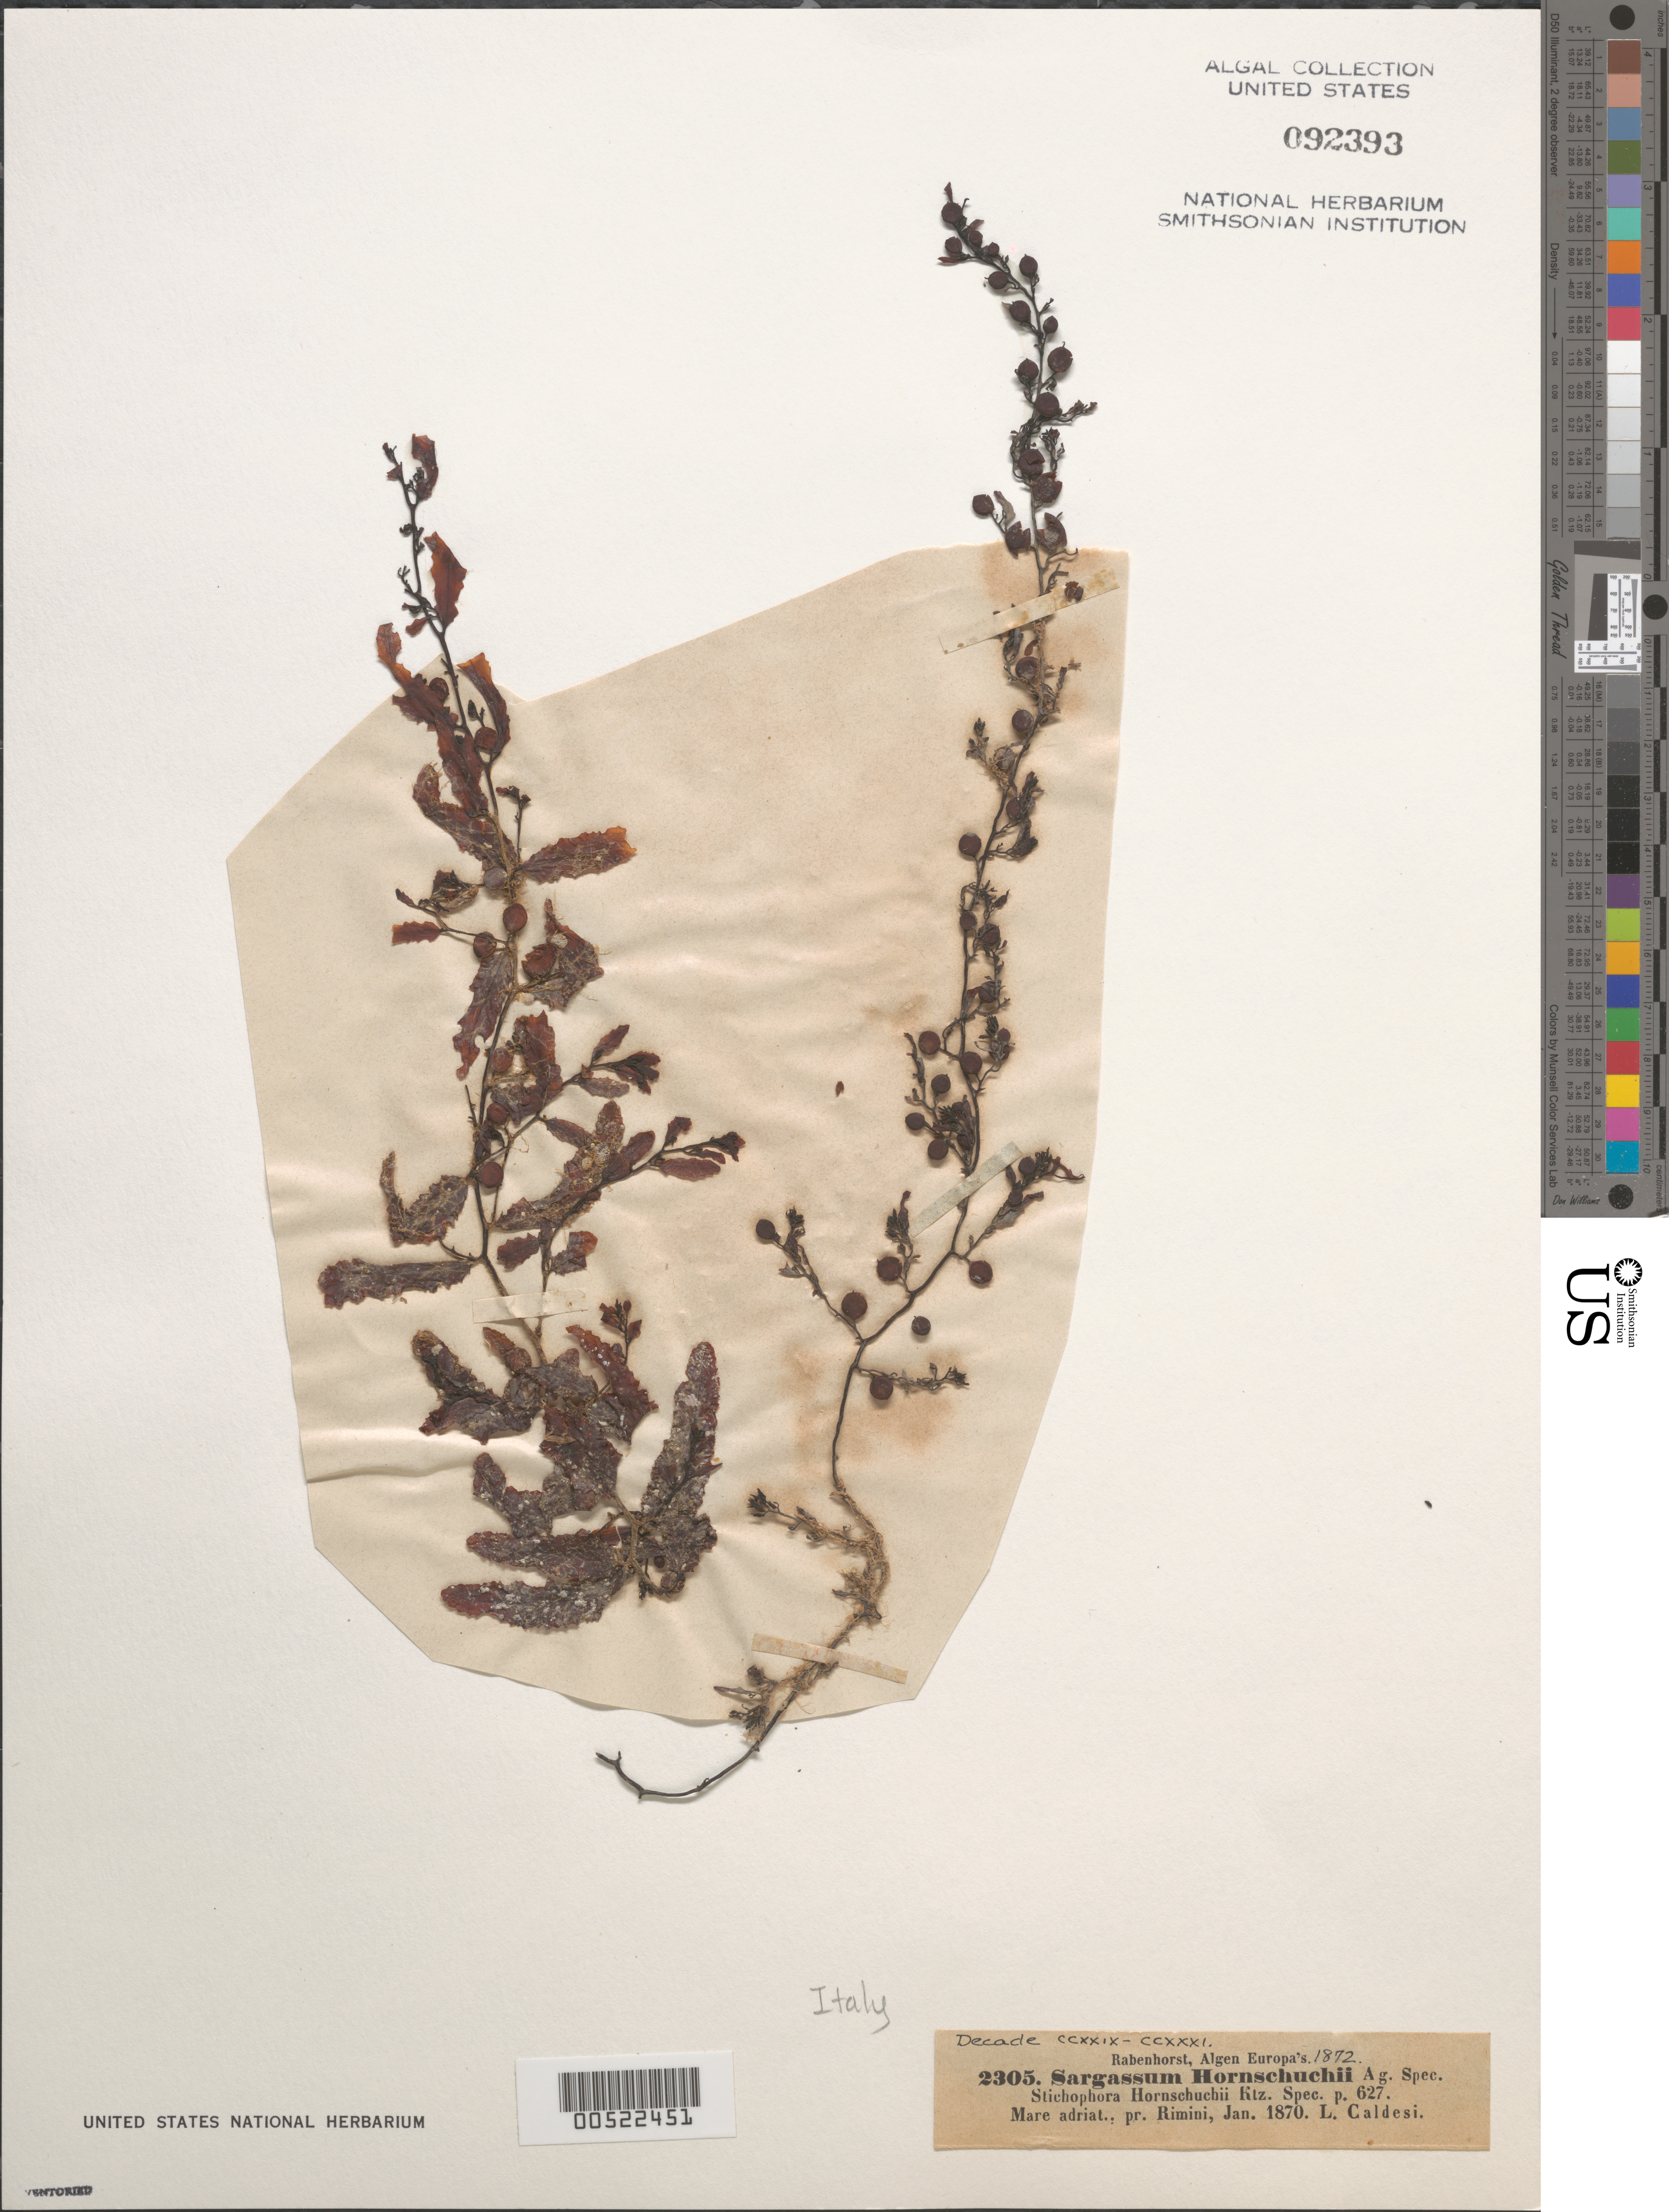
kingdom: Chromista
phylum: Ochrophyta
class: Phaeophyceae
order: Fucales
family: Sargassaceae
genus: Sargassum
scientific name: Sargassum hornschuchii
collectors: L. Caldesi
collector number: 2305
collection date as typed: Jan 1870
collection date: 1870-01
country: Italy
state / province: Emilia-Romagna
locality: Adriatic Sea (Mare Adriat.) near Rimini, Forli Province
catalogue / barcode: US 92393